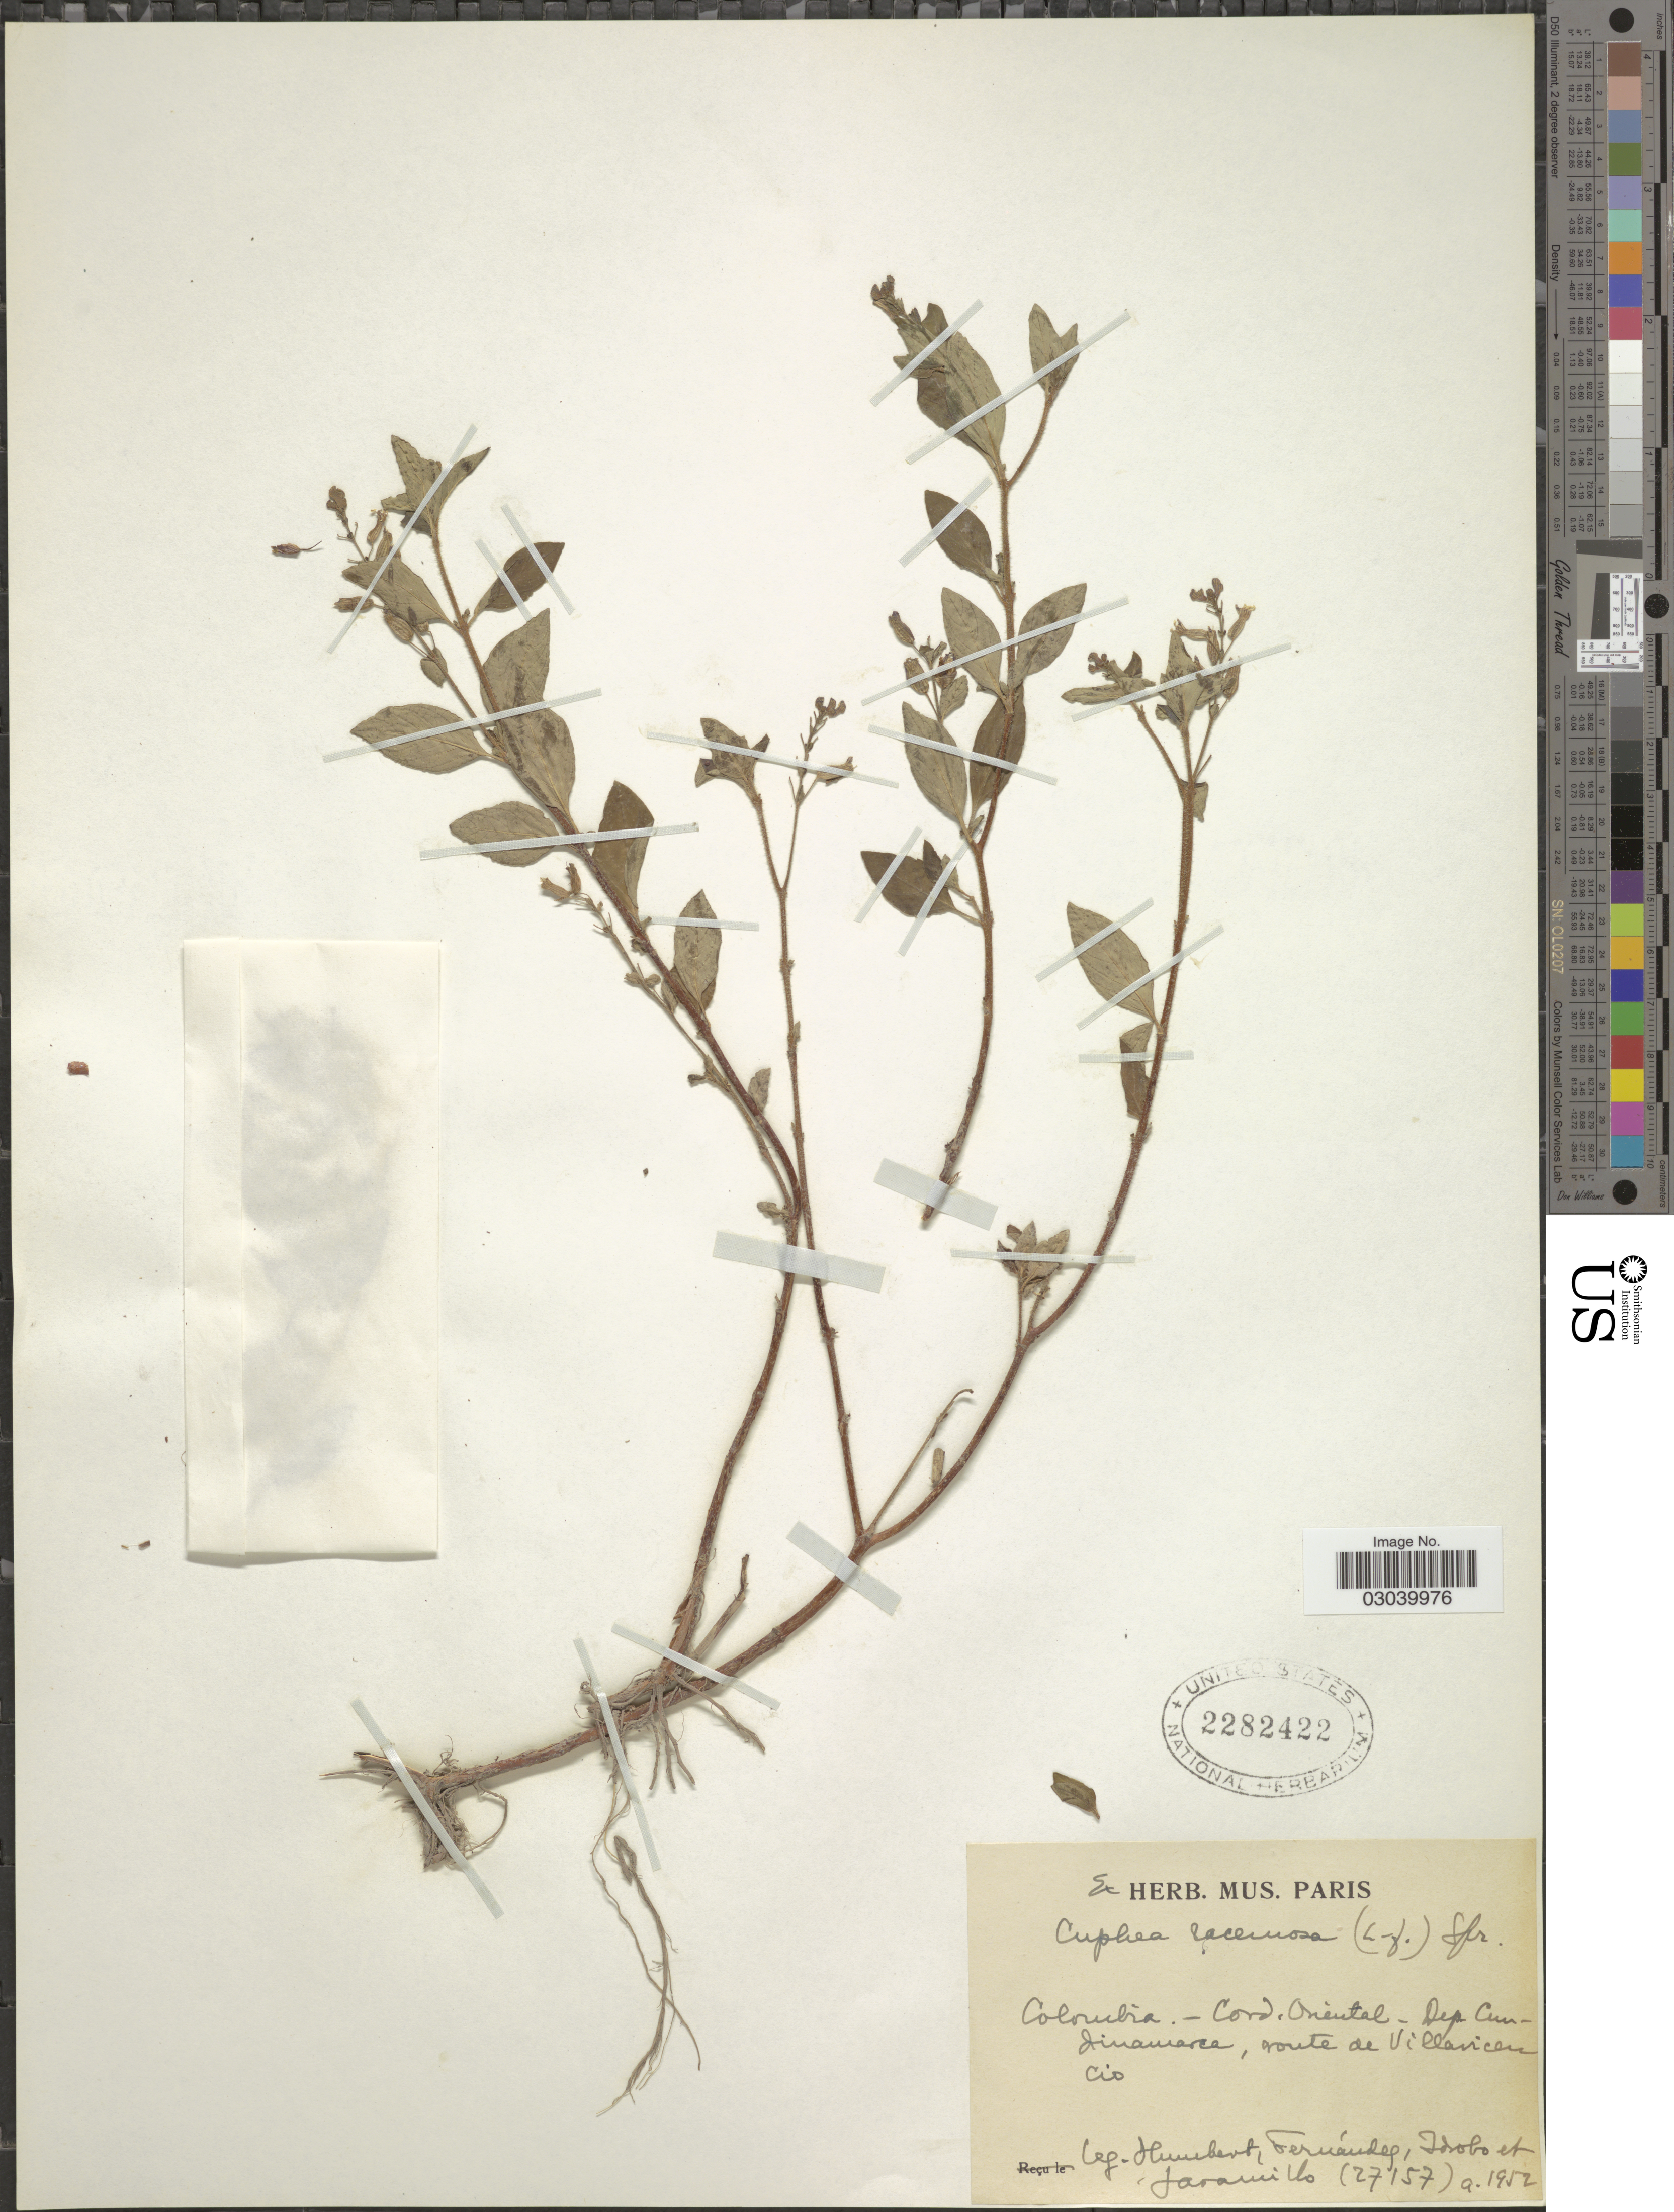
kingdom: Plantae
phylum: Tracheophyta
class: Magnoliopsida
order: Myrtales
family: Lythraceae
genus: Cuphea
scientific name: Cuphea racemosa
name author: (L. f.) Spreng.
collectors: -- Humbert, -- Fernandez, -- Idrobo & Jaramillo, --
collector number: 27157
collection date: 1952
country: Colombia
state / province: Cundinamarca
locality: Cord. Oriental - Dep. Cundinamarca, route de Villavicencio.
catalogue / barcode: US 2282422